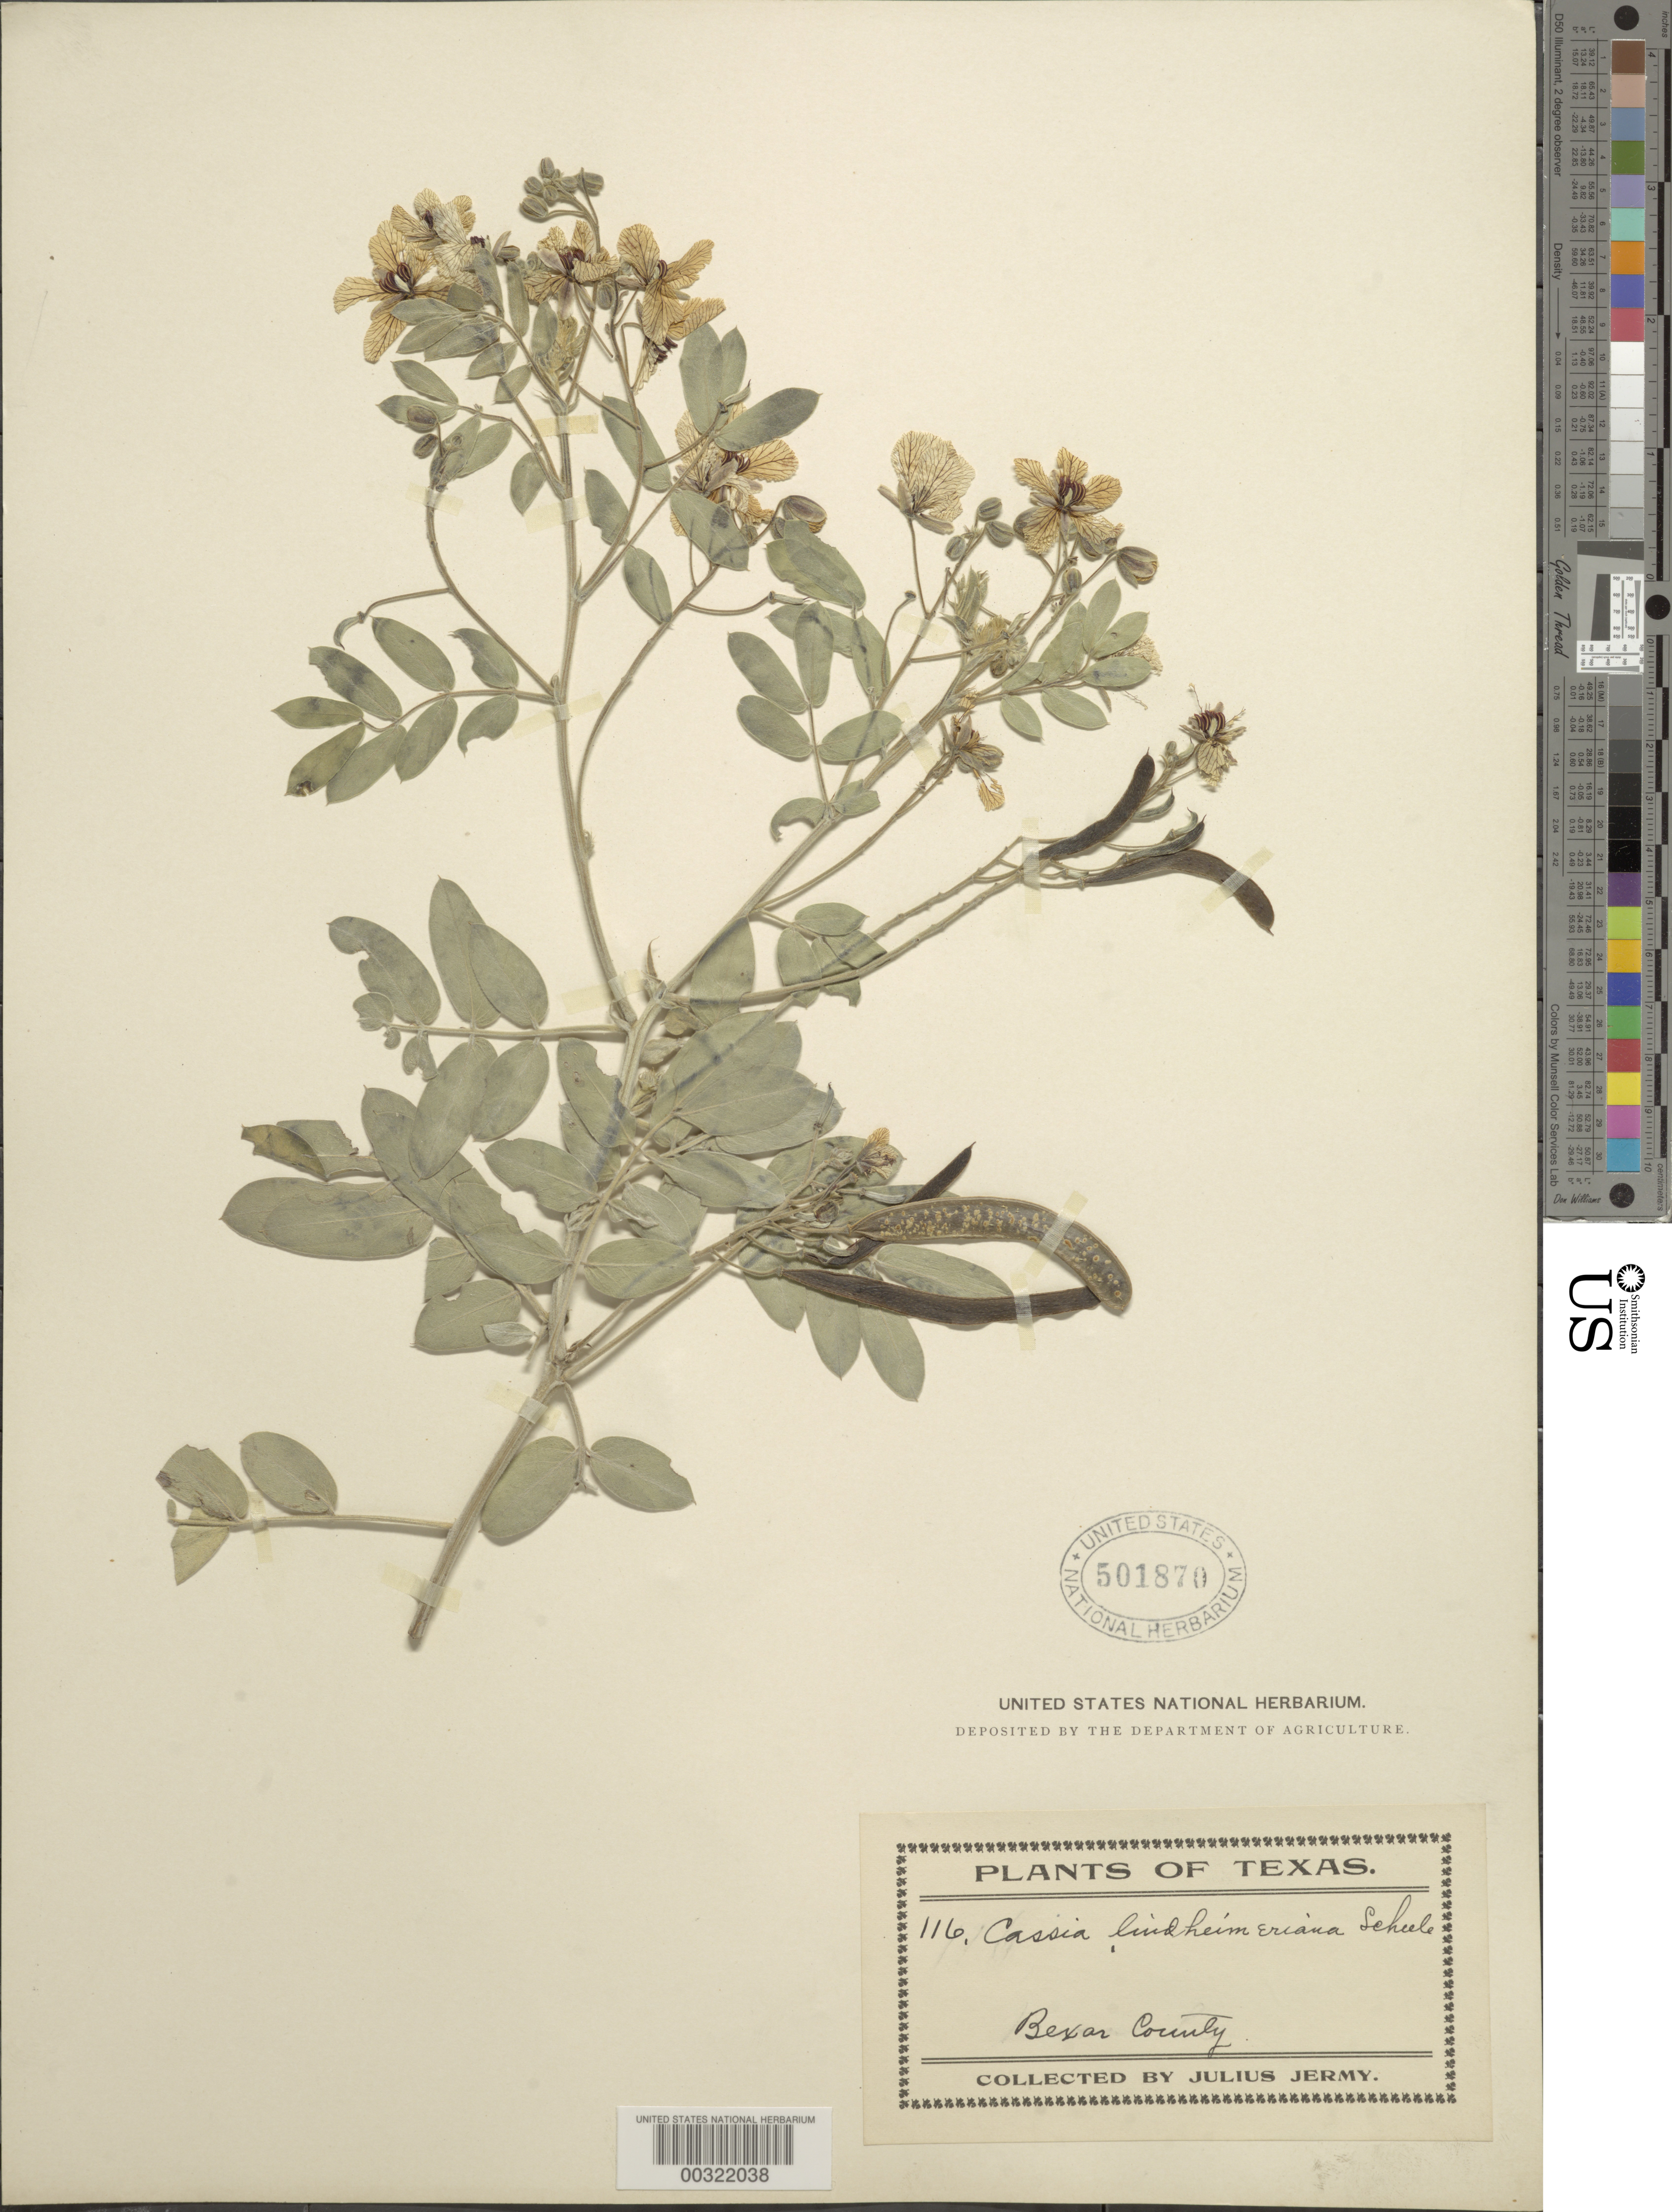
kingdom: Plantae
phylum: Tracheophyta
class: Magnoliopsida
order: Fabales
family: Fabaceae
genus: Senna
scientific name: Senna lindheimeriana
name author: (Scheele) H.S. Irwin & Barneby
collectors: J. Jermy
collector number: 116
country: United States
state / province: Texas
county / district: Bexar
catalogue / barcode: US 501870